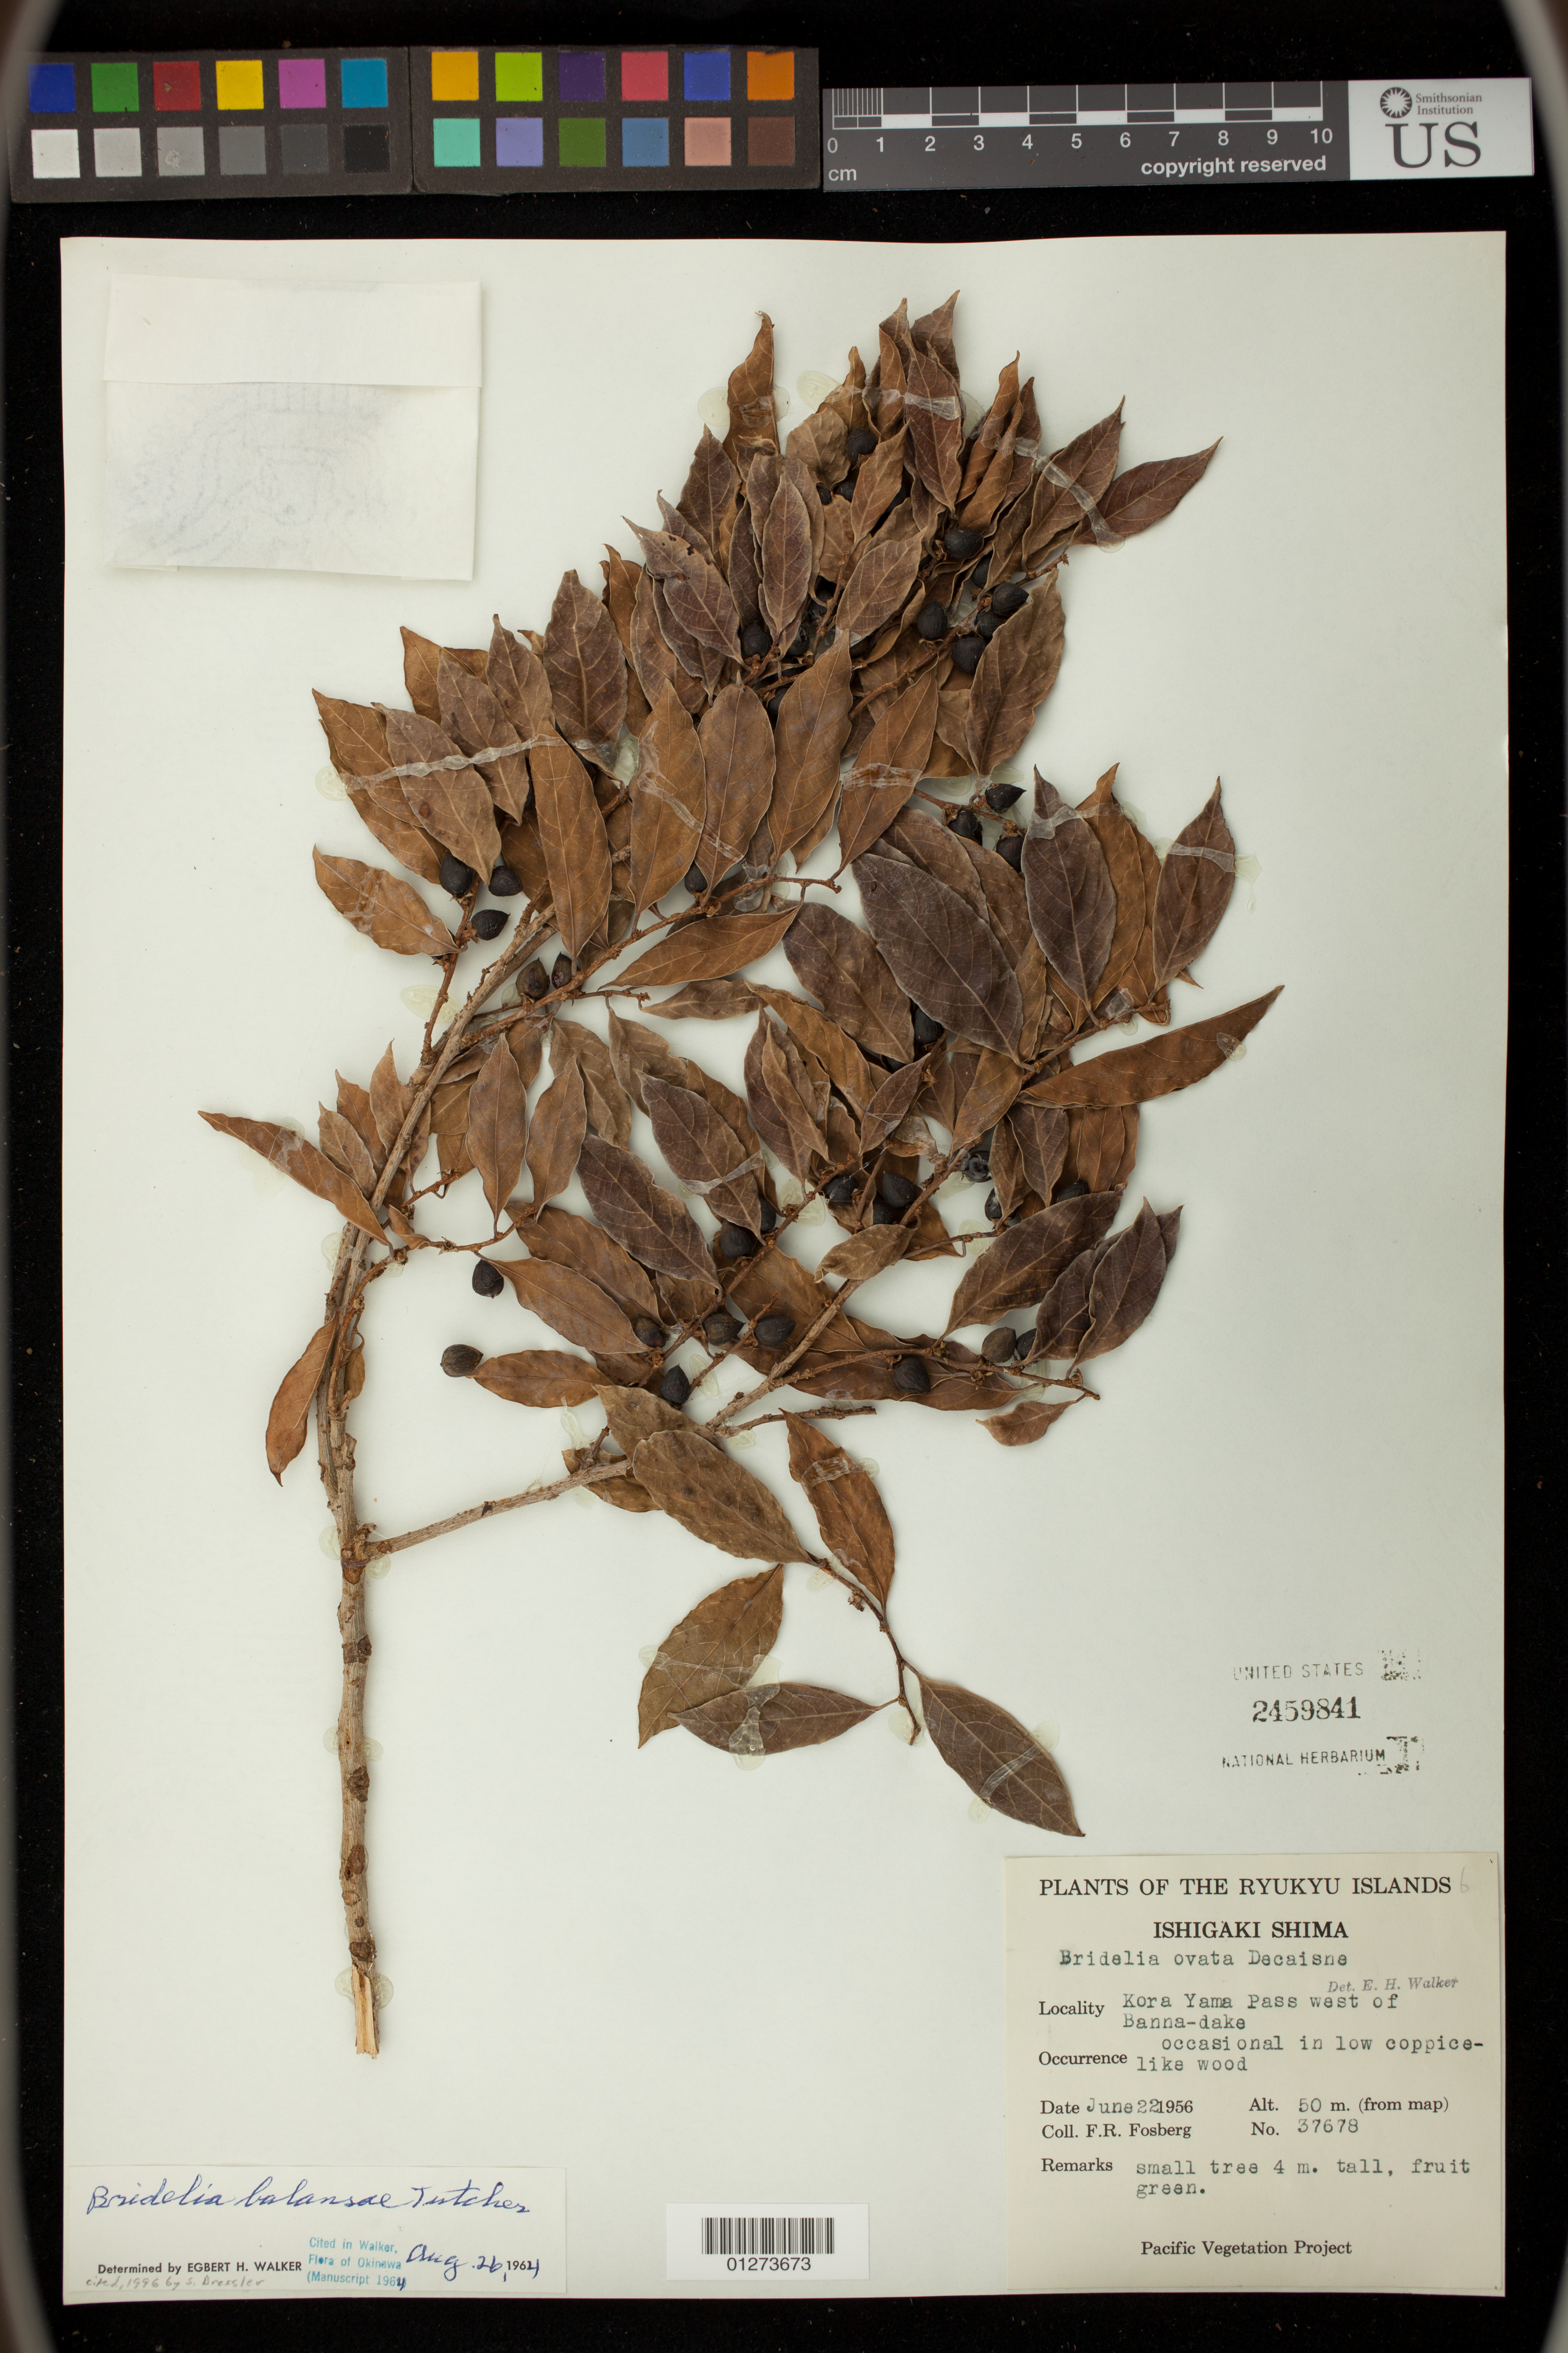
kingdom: Plantae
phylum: Tracheophyta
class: Magnoliopsida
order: Malpighiales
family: Phyllanthaceae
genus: Bridelia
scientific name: Bridelia balansae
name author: Tutcher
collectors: F. R. Fosberg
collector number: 37678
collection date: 1956-06-22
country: Japan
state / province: Okinawa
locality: Ryukyu Islands,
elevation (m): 50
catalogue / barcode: US 2459841